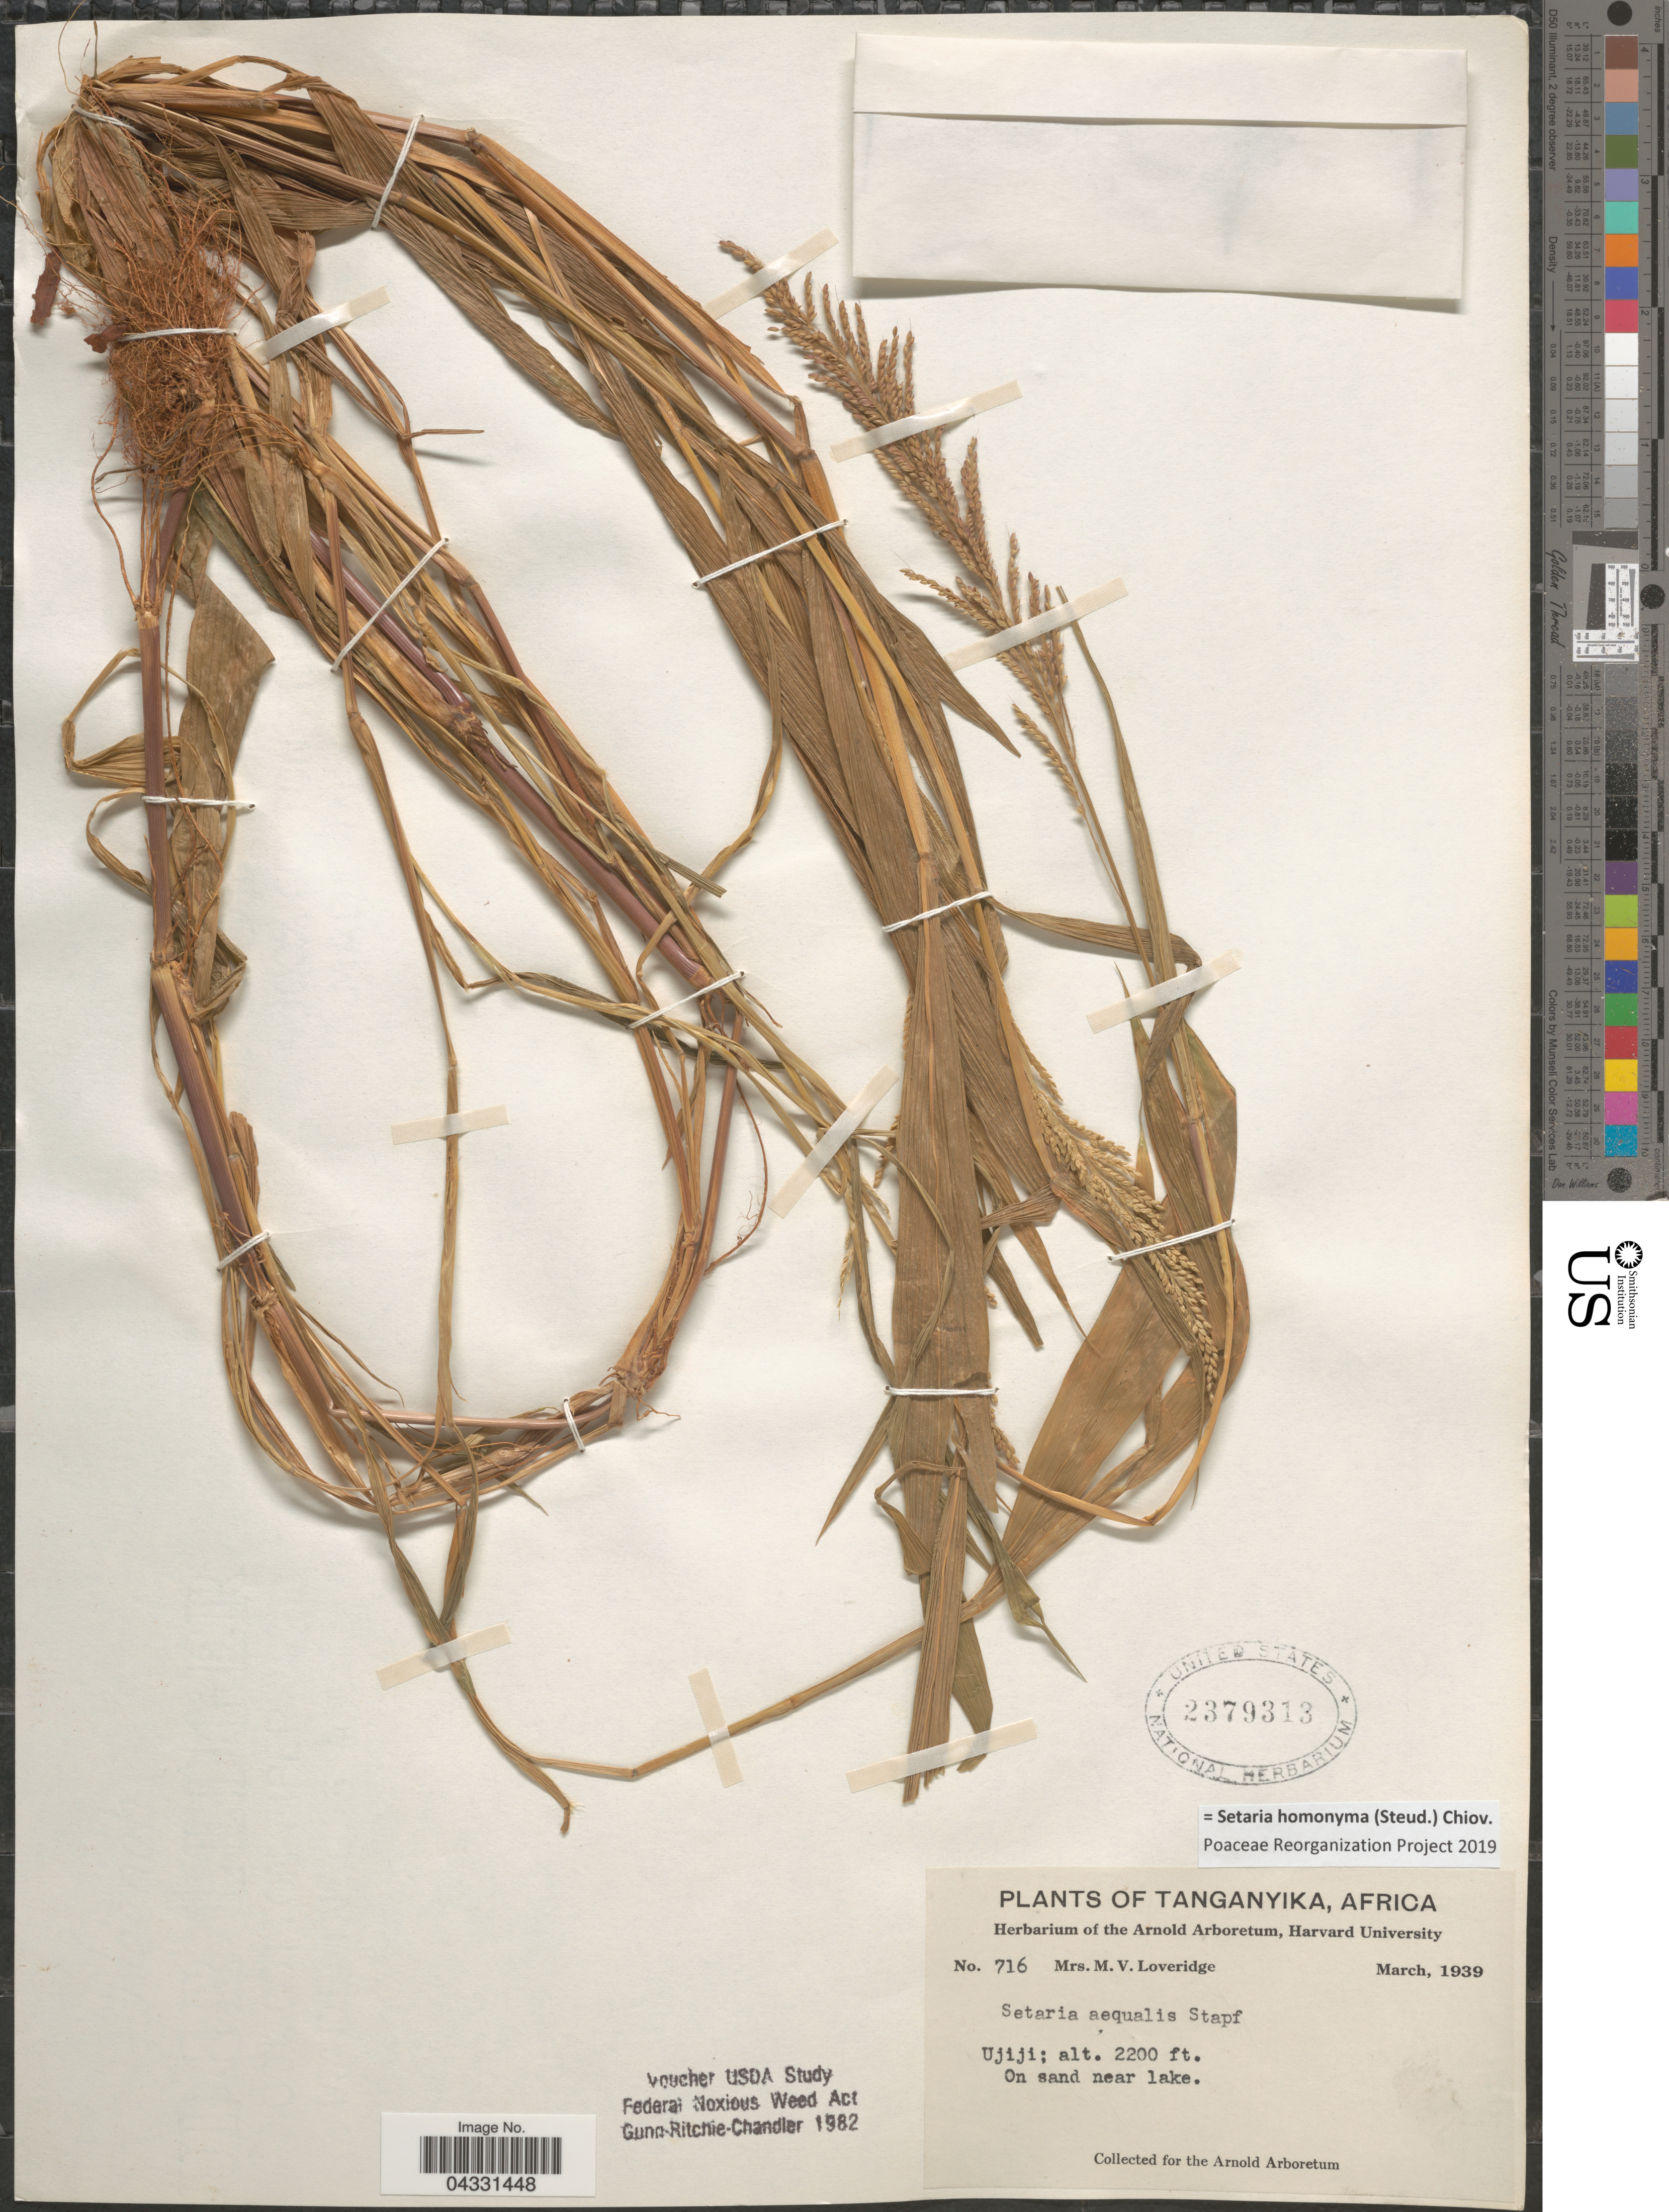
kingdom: Plantae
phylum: Tracheophyta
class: Liliopsida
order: Poales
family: Poaceae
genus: Setaria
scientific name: Setaria homonyma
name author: (Steud.) Chiov.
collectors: M. Loveridge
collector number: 716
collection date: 1939-03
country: Tanzania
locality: Tanganyika, Africa. Ujiji. On sand near lake.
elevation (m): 671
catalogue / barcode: US 2379313